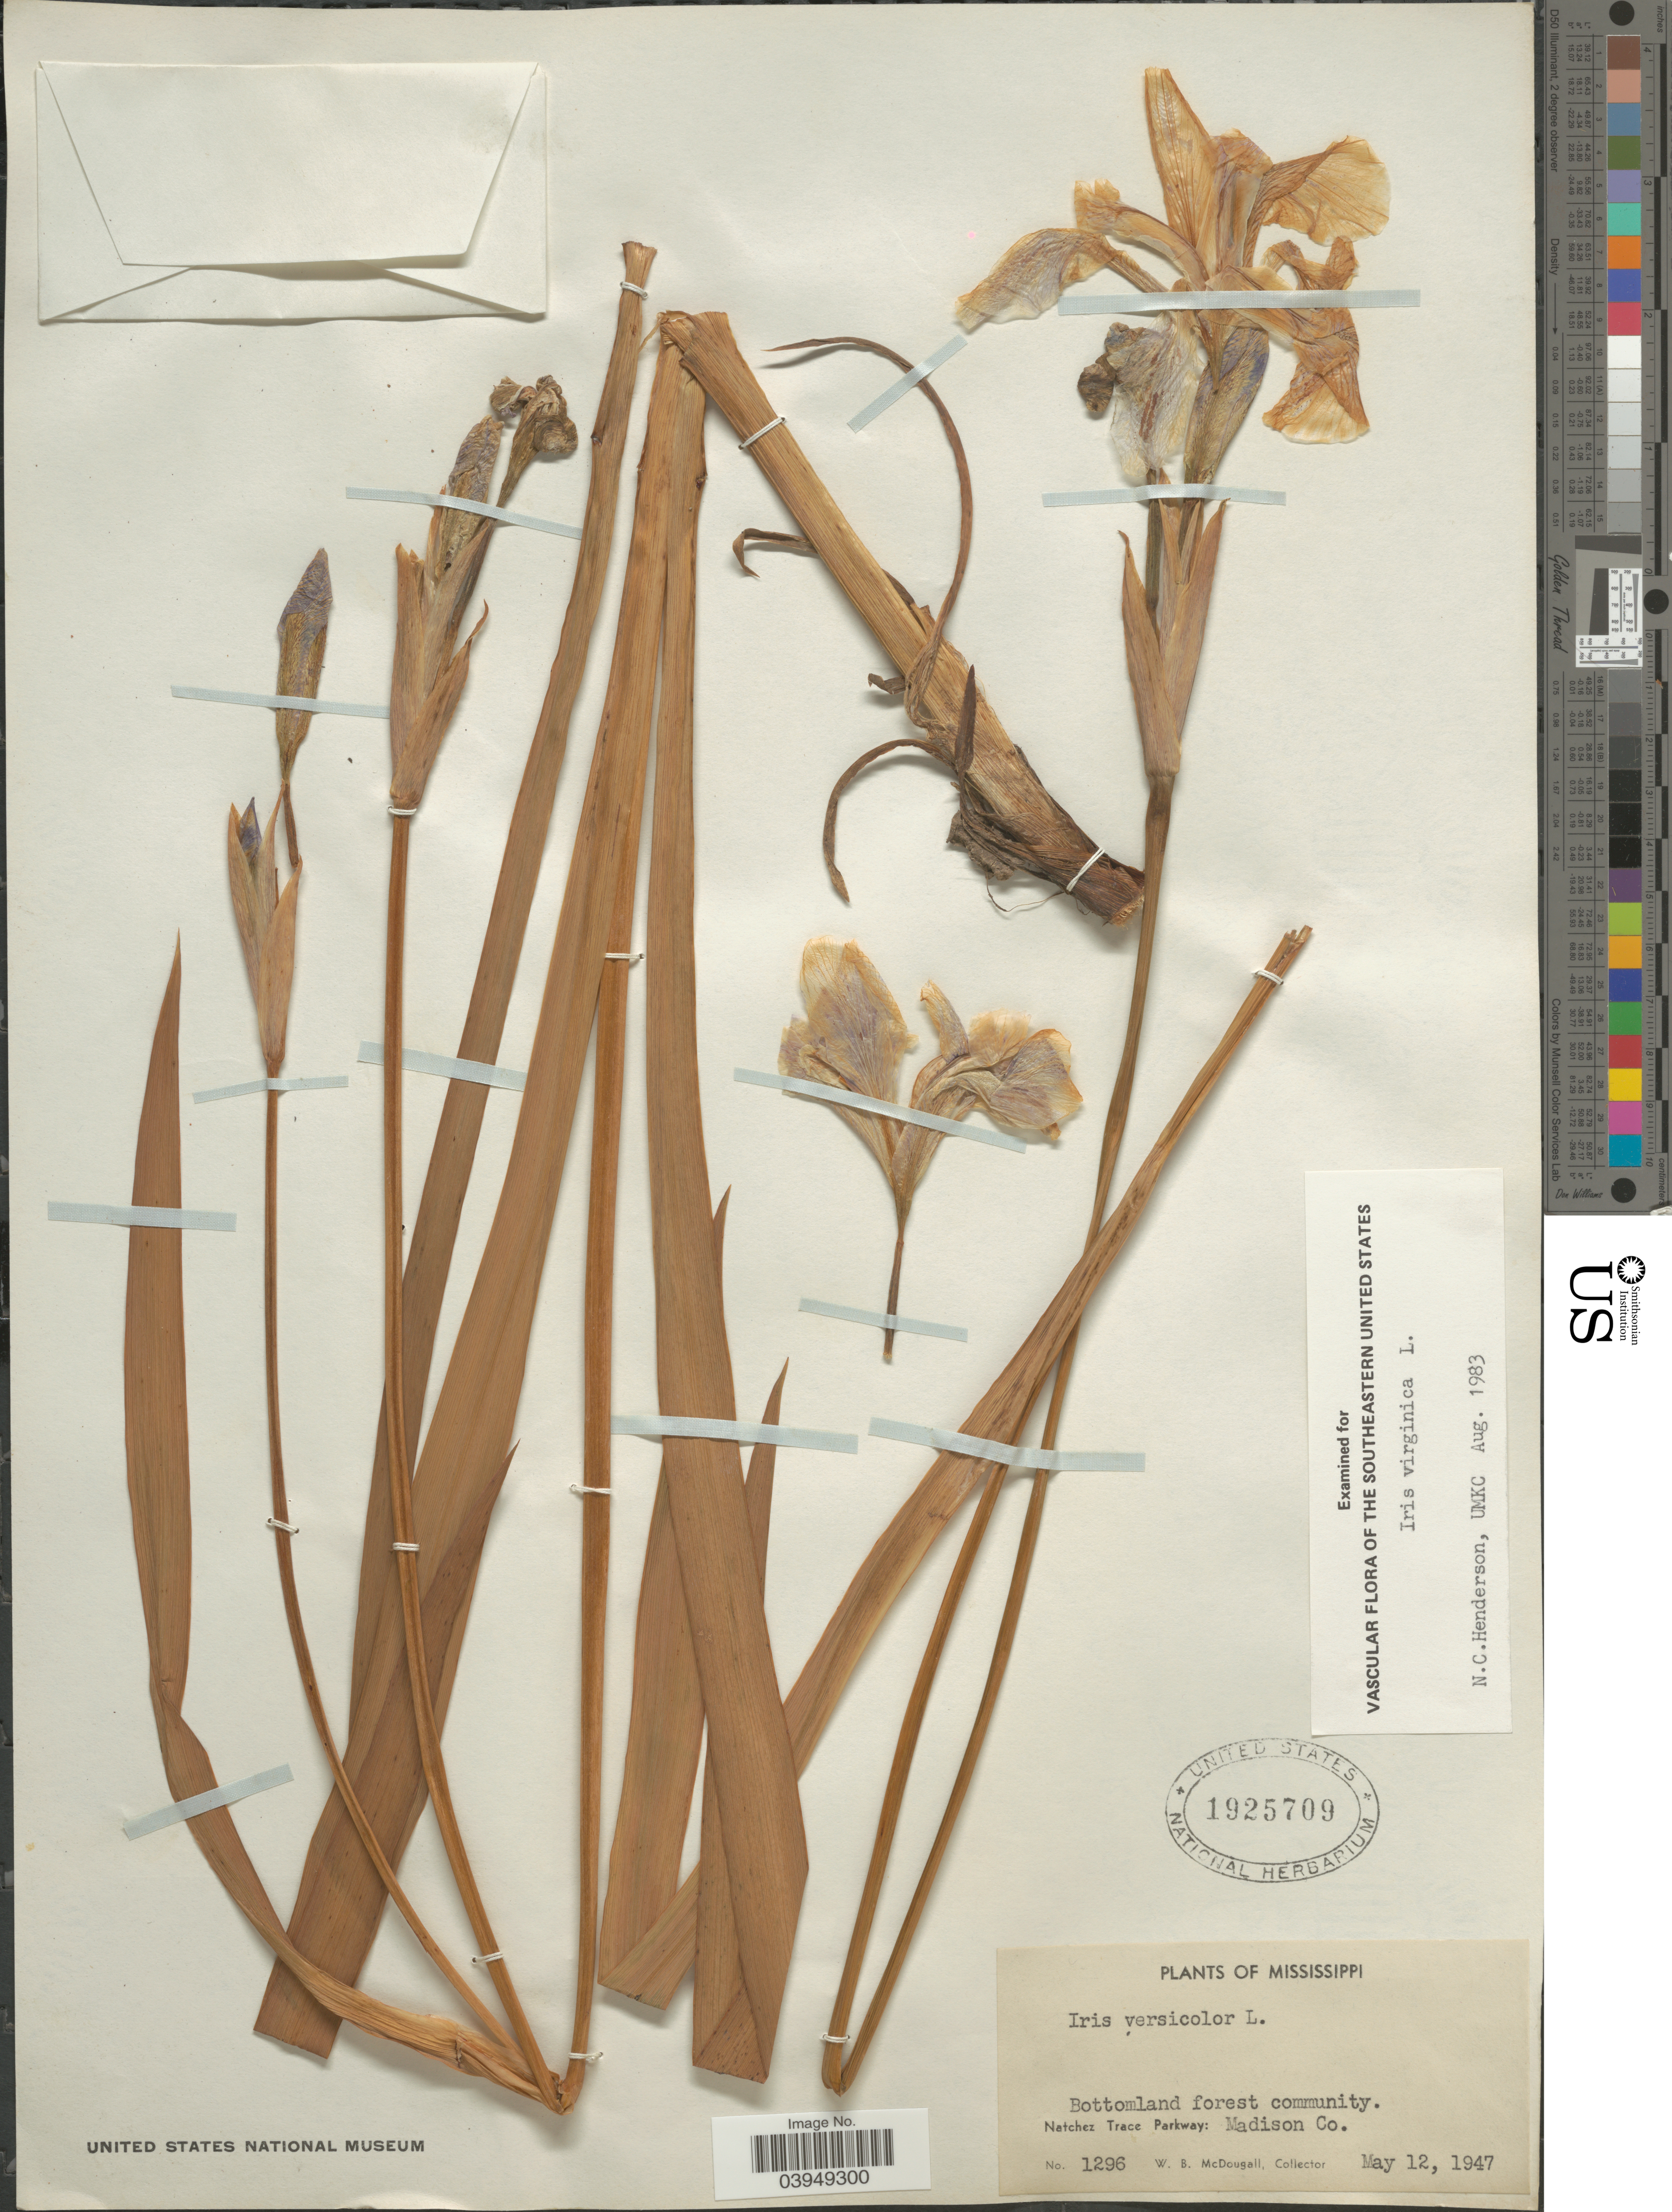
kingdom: Plantae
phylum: Tracheophyta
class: Liliopsida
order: Asparagales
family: Iridaceae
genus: Iris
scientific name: Iris virginica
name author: L.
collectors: W. B. McDougall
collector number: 1296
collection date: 1947-05-12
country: United States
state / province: Mississippi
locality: Bottomland forest community. Natchez Trace Parkway: Madison Co.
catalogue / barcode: US 1925709